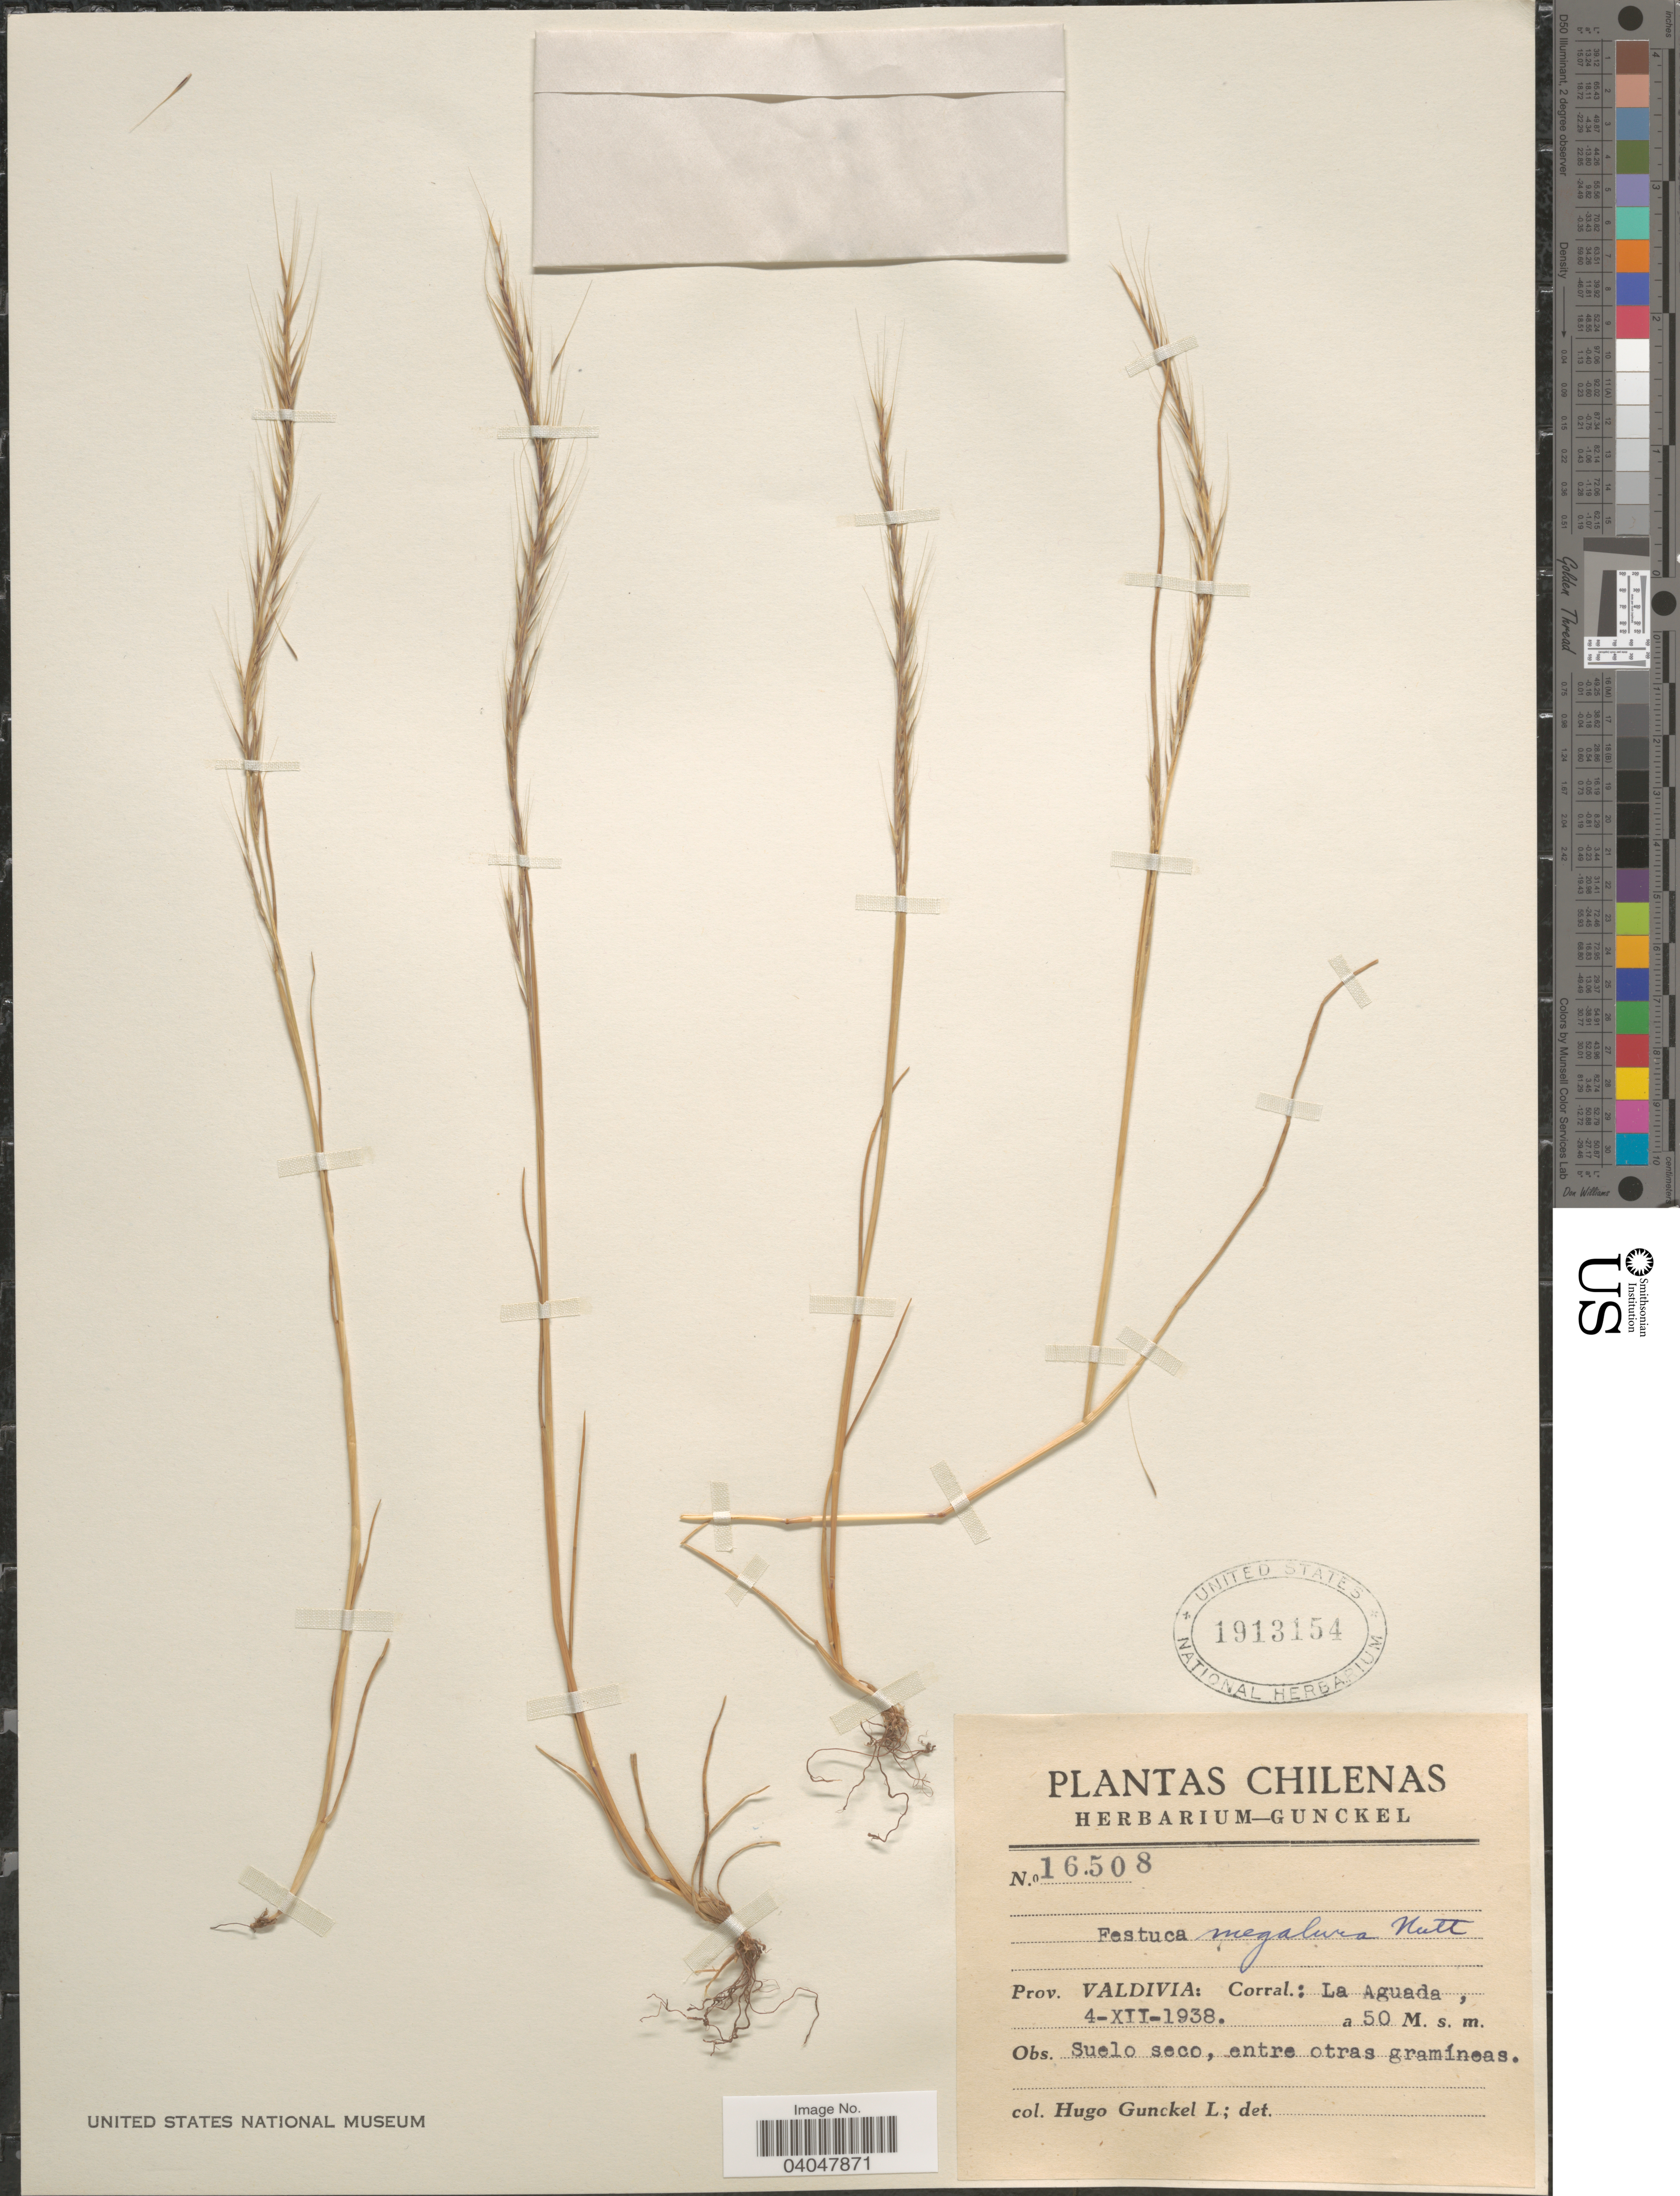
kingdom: Plantae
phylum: Tracheophyta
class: Liliopsida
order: Poales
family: Poaceae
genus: Festuca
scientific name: Festuca megalura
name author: Nutt.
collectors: H. Gunckel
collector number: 16508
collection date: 1938-12-04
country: Chile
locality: Prov. Valdivia: Corral.: La Aguada.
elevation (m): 50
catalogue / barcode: US 1913154